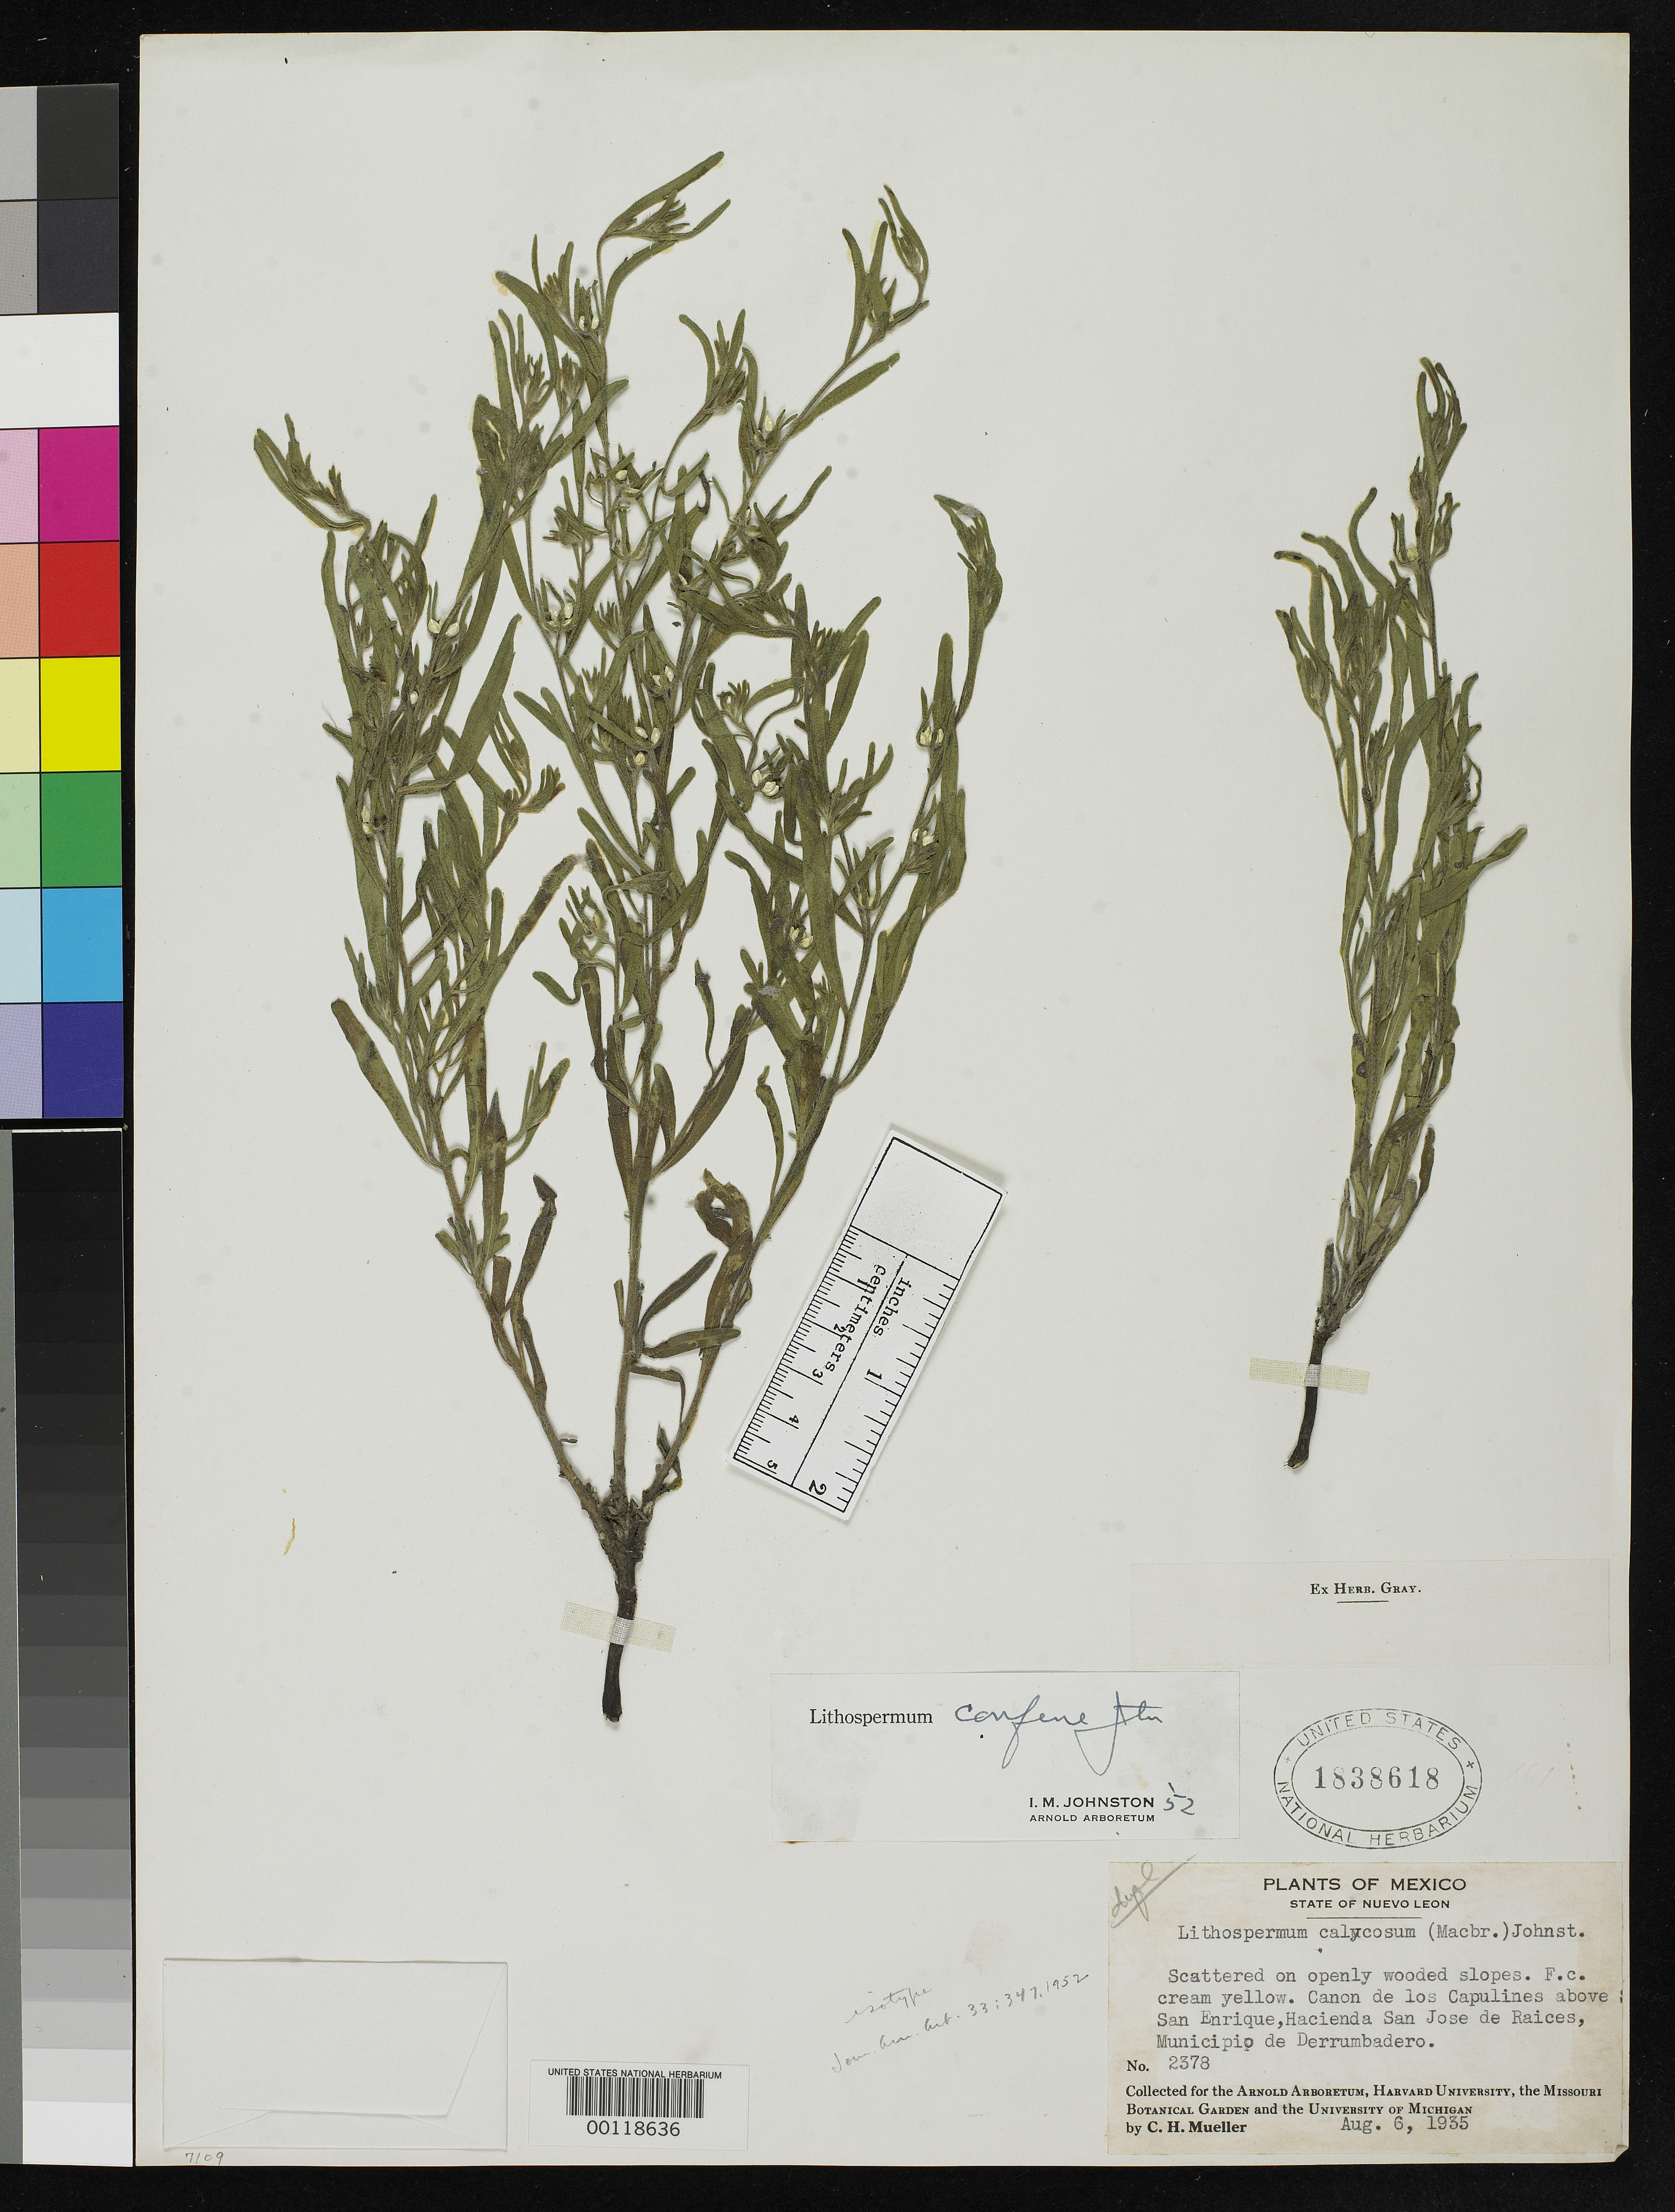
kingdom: Plantae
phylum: Tracheophyta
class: Magnoliopsida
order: Boraginales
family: Boraginaceae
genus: Lithospermum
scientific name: Lithospermum confine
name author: I.M. Johnst.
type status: Isotype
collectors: C. H. Muller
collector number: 2378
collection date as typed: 06 Aug 1935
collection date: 1935-08-06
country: Mexico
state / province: Nuevo León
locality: Canyon de Los Capulines above Sanenrique.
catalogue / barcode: US 1838618